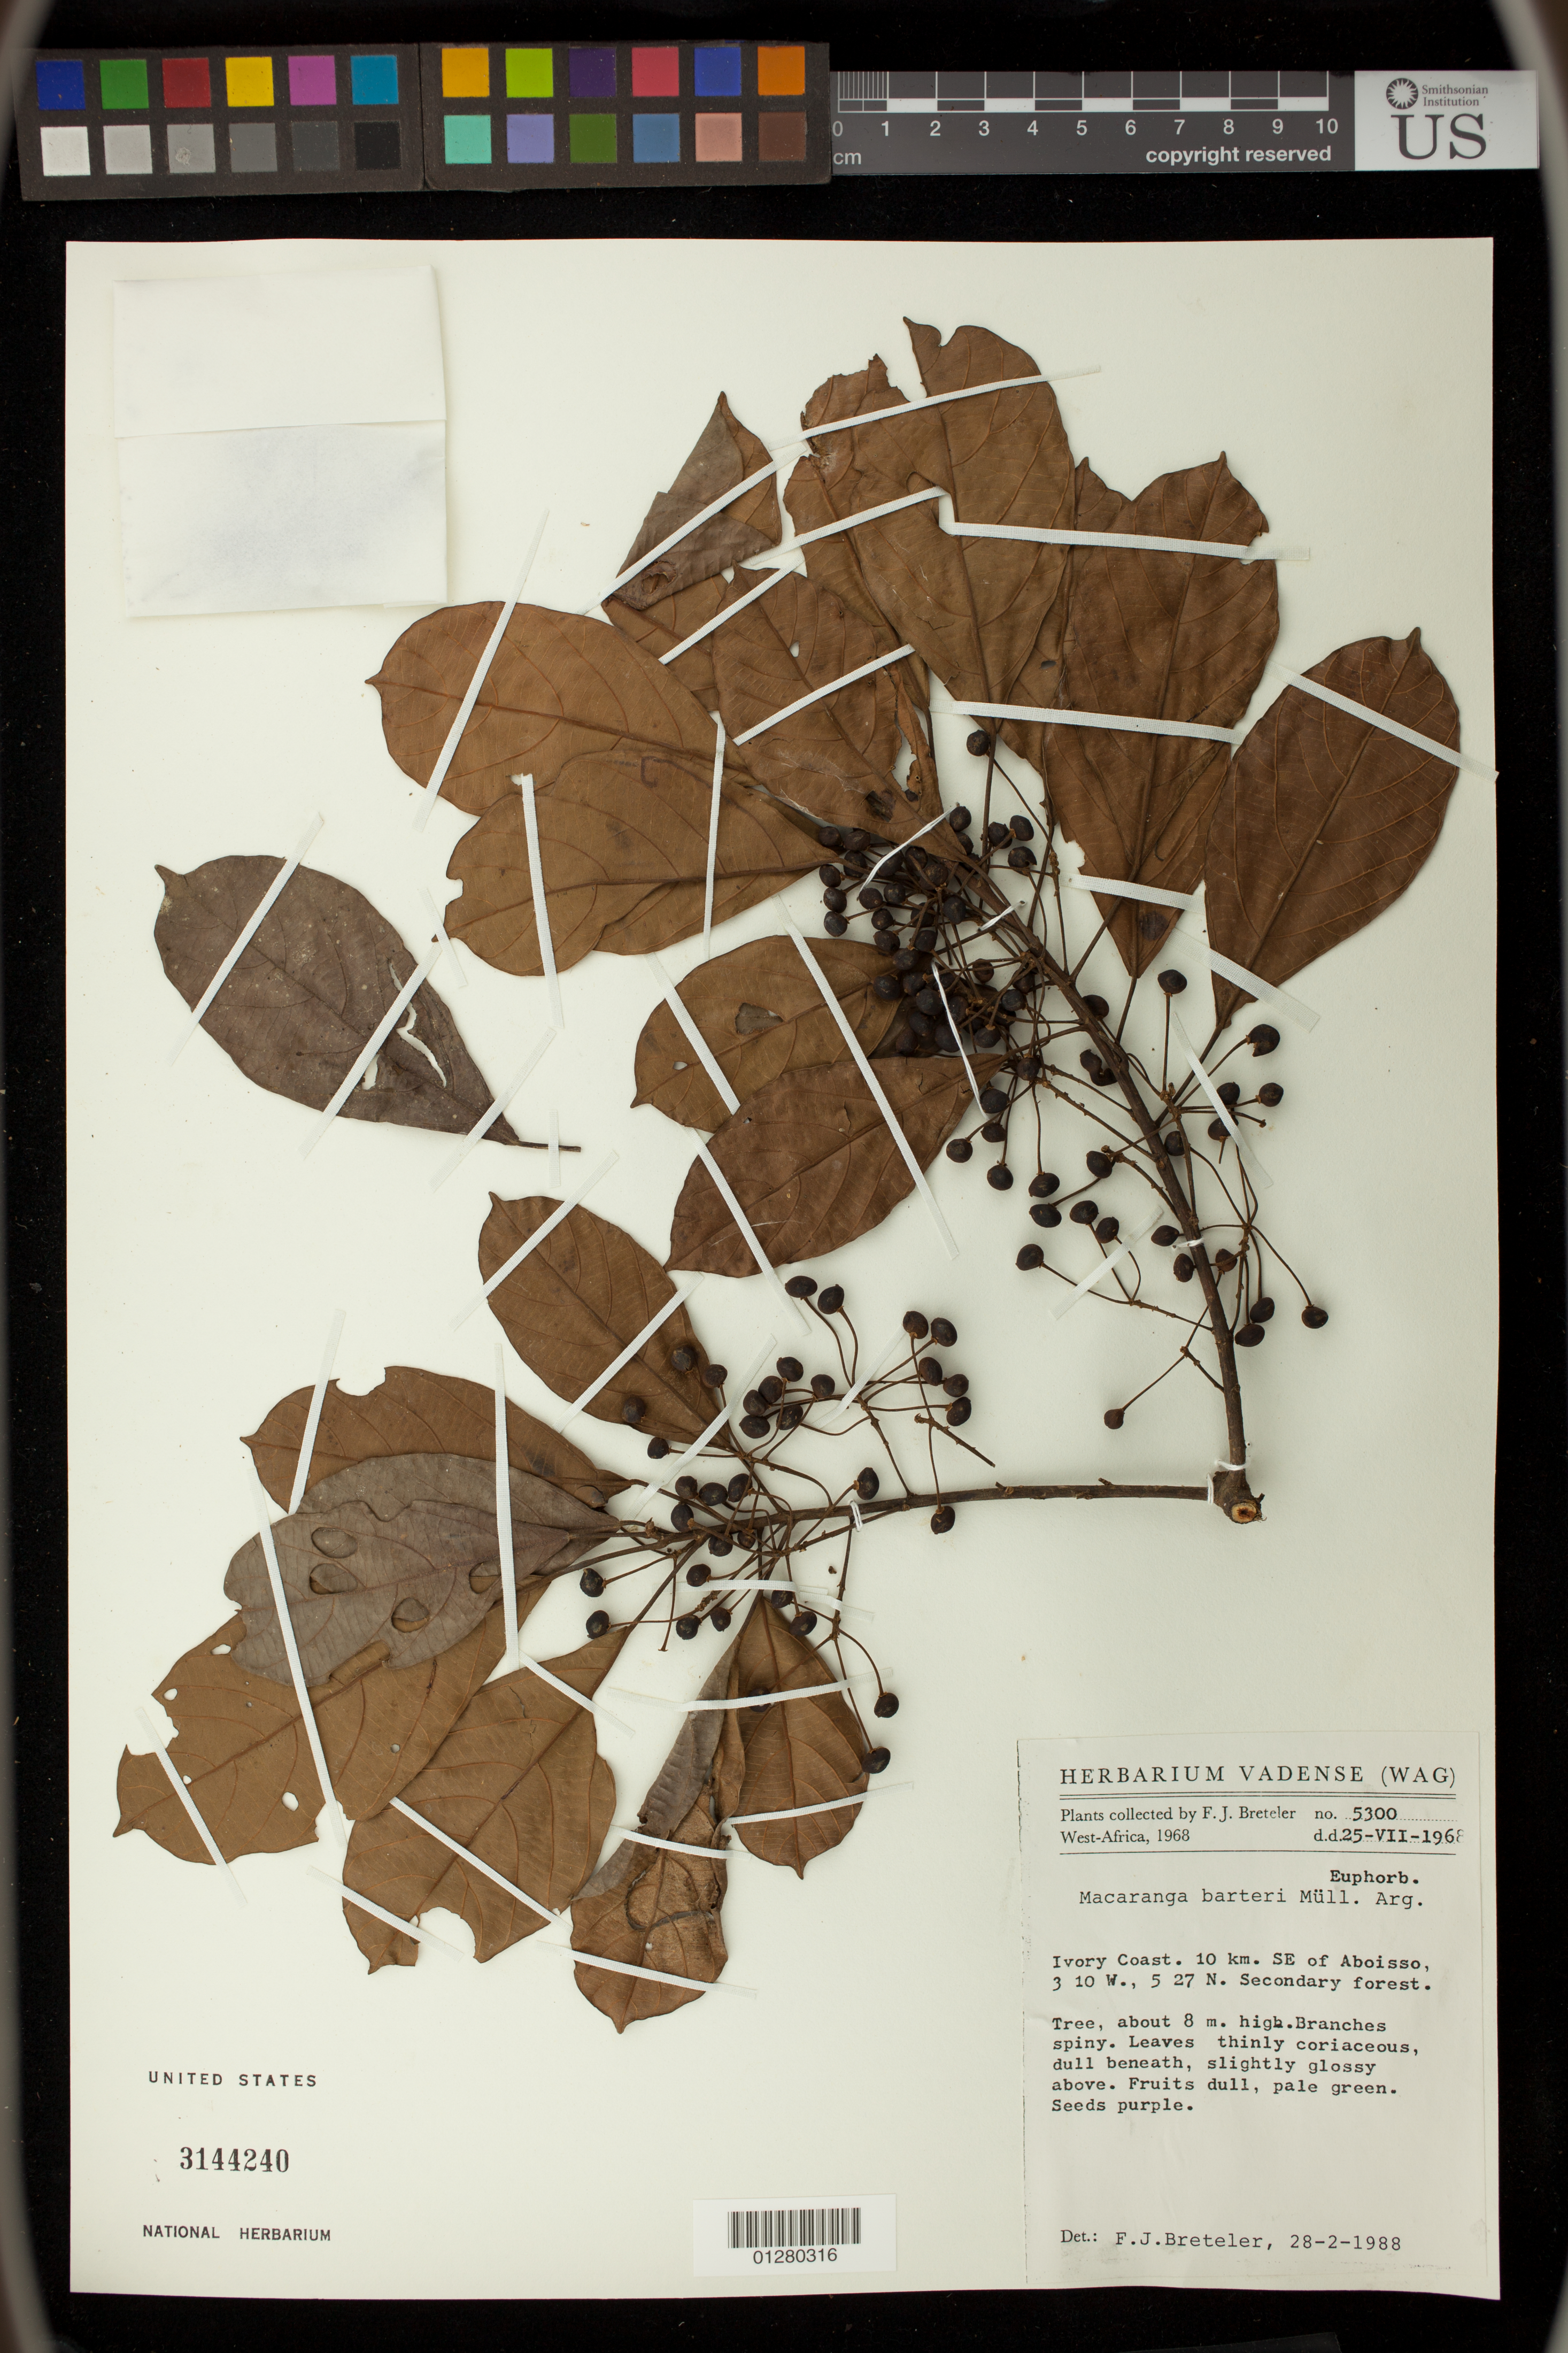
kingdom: Plantae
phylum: Tracheophyta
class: Magnoliopsida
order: Malpighiales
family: Euphorbiaceae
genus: Macaranga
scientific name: Macaranga barteri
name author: Müll. Arg.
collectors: F. J. Breteler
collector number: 5300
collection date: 1968-07-25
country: Ivory Coast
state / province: Comoe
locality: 10 km. SE of Aboisso. Sud-Comoe.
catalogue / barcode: US 3144240